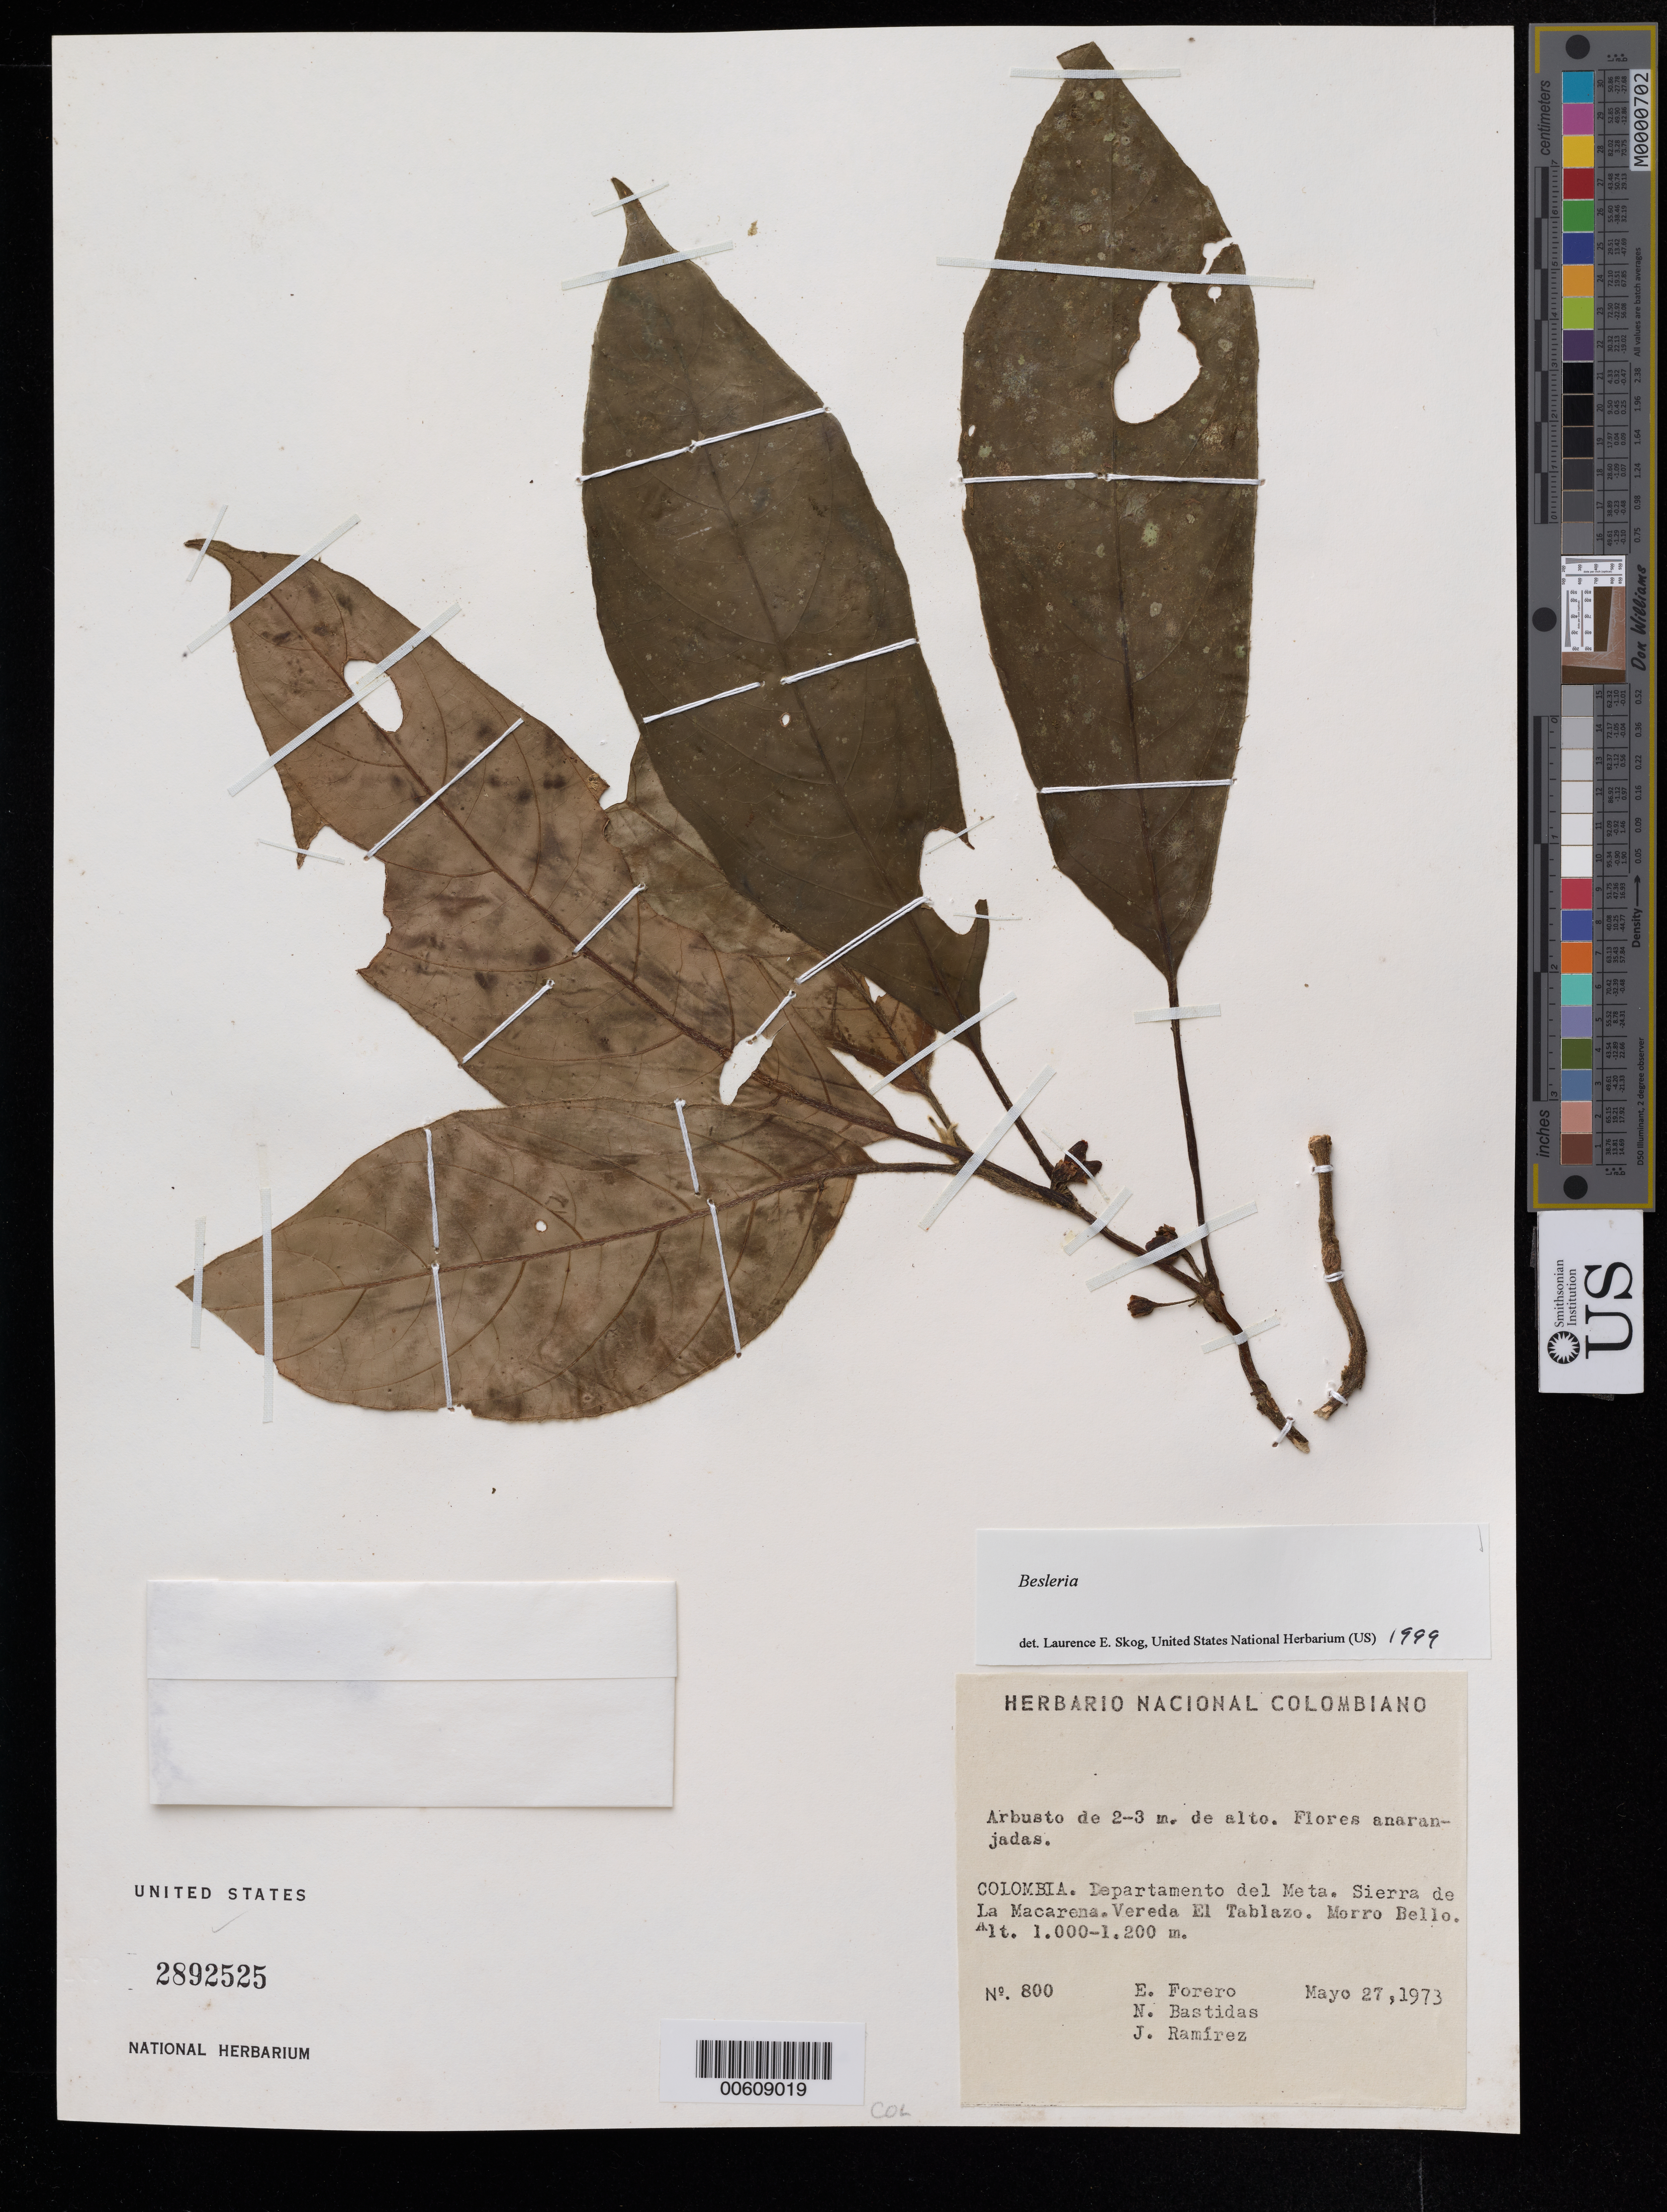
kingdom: Plantae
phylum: Tracheophyta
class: Magnoliopsida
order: Lamiales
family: Gesneriaceae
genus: Besleria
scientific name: Besleria sp.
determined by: Skog, Laurence E.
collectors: E. Forero, N. Bastidas & J. Ramírez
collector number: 800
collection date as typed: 27 May 1973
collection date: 1973-05-27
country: Colombia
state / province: Meta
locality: Sierra de La Macarena, vereda El Tablazo, Morro Bello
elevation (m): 1000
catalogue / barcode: US 2892525